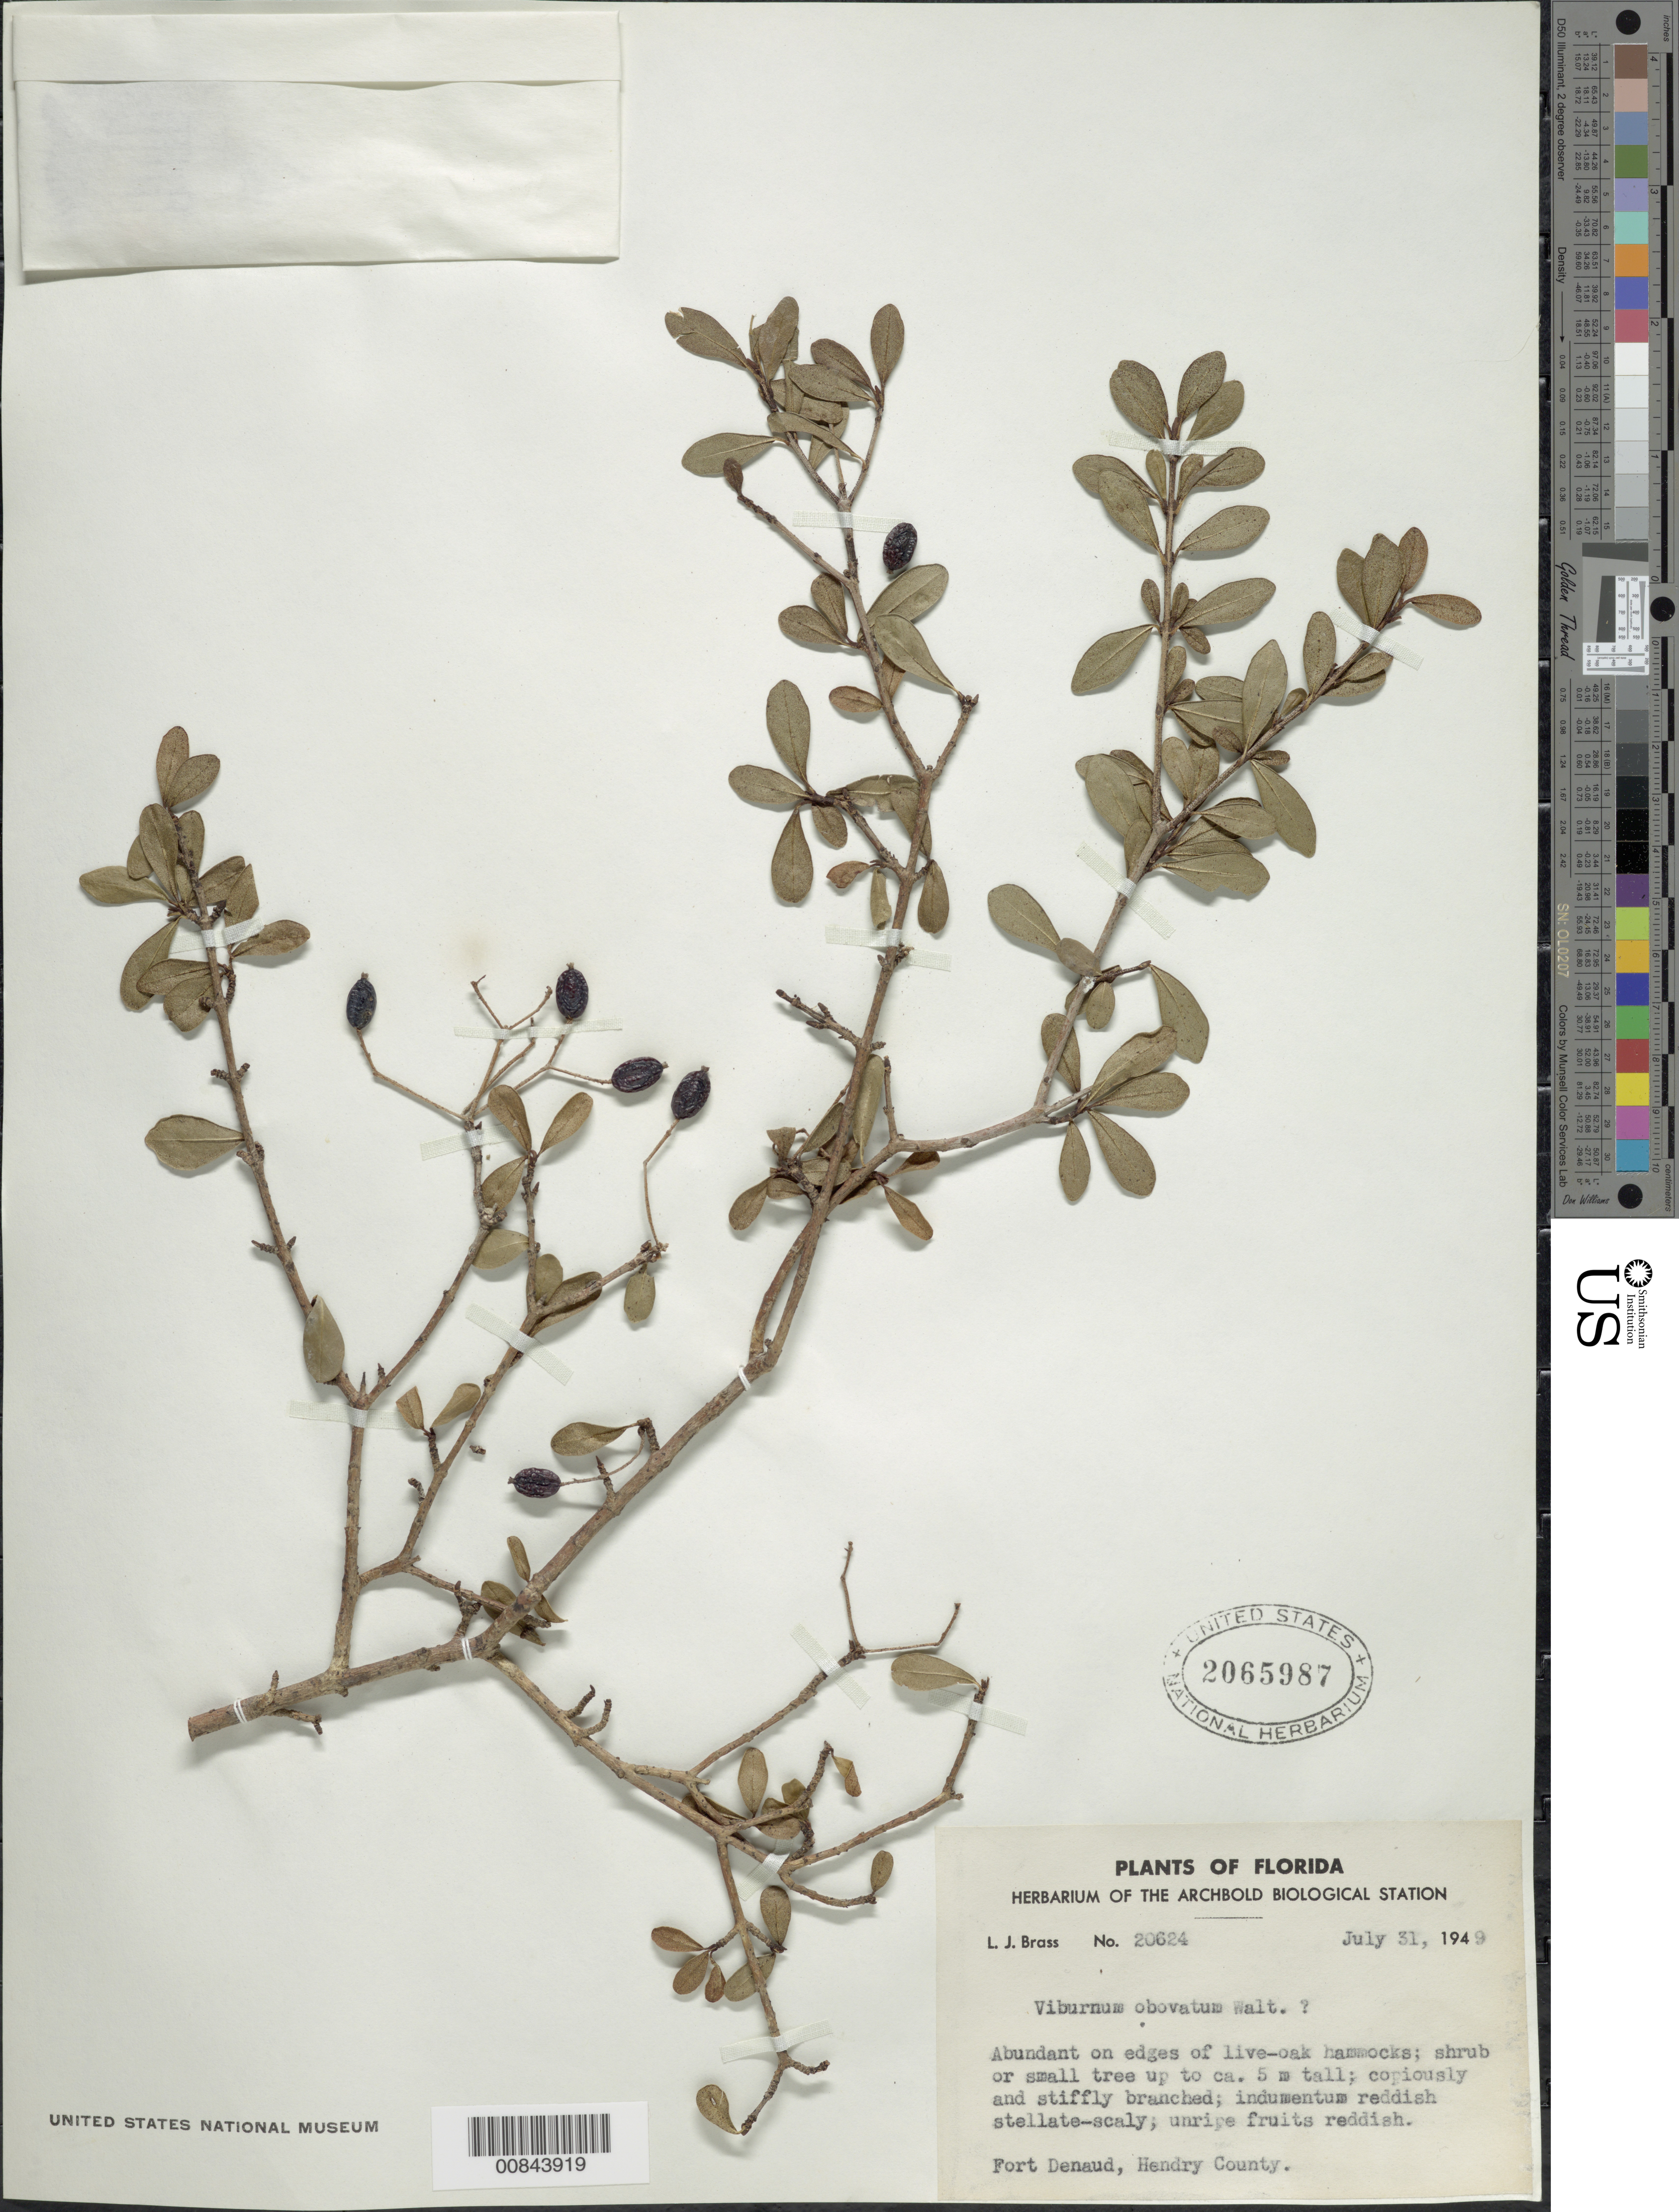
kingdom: Plantae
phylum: Tracheophyta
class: Magnoliopsida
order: Dipsacales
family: Viburnaceae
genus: Viburnum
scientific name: Viburnum obovatum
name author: Walter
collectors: L. J. Brass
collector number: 20624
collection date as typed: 31 Jul 1949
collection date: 1949-07-31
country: United States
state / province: Florida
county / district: Hendry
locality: Fort Denaud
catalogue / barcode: US 2065987